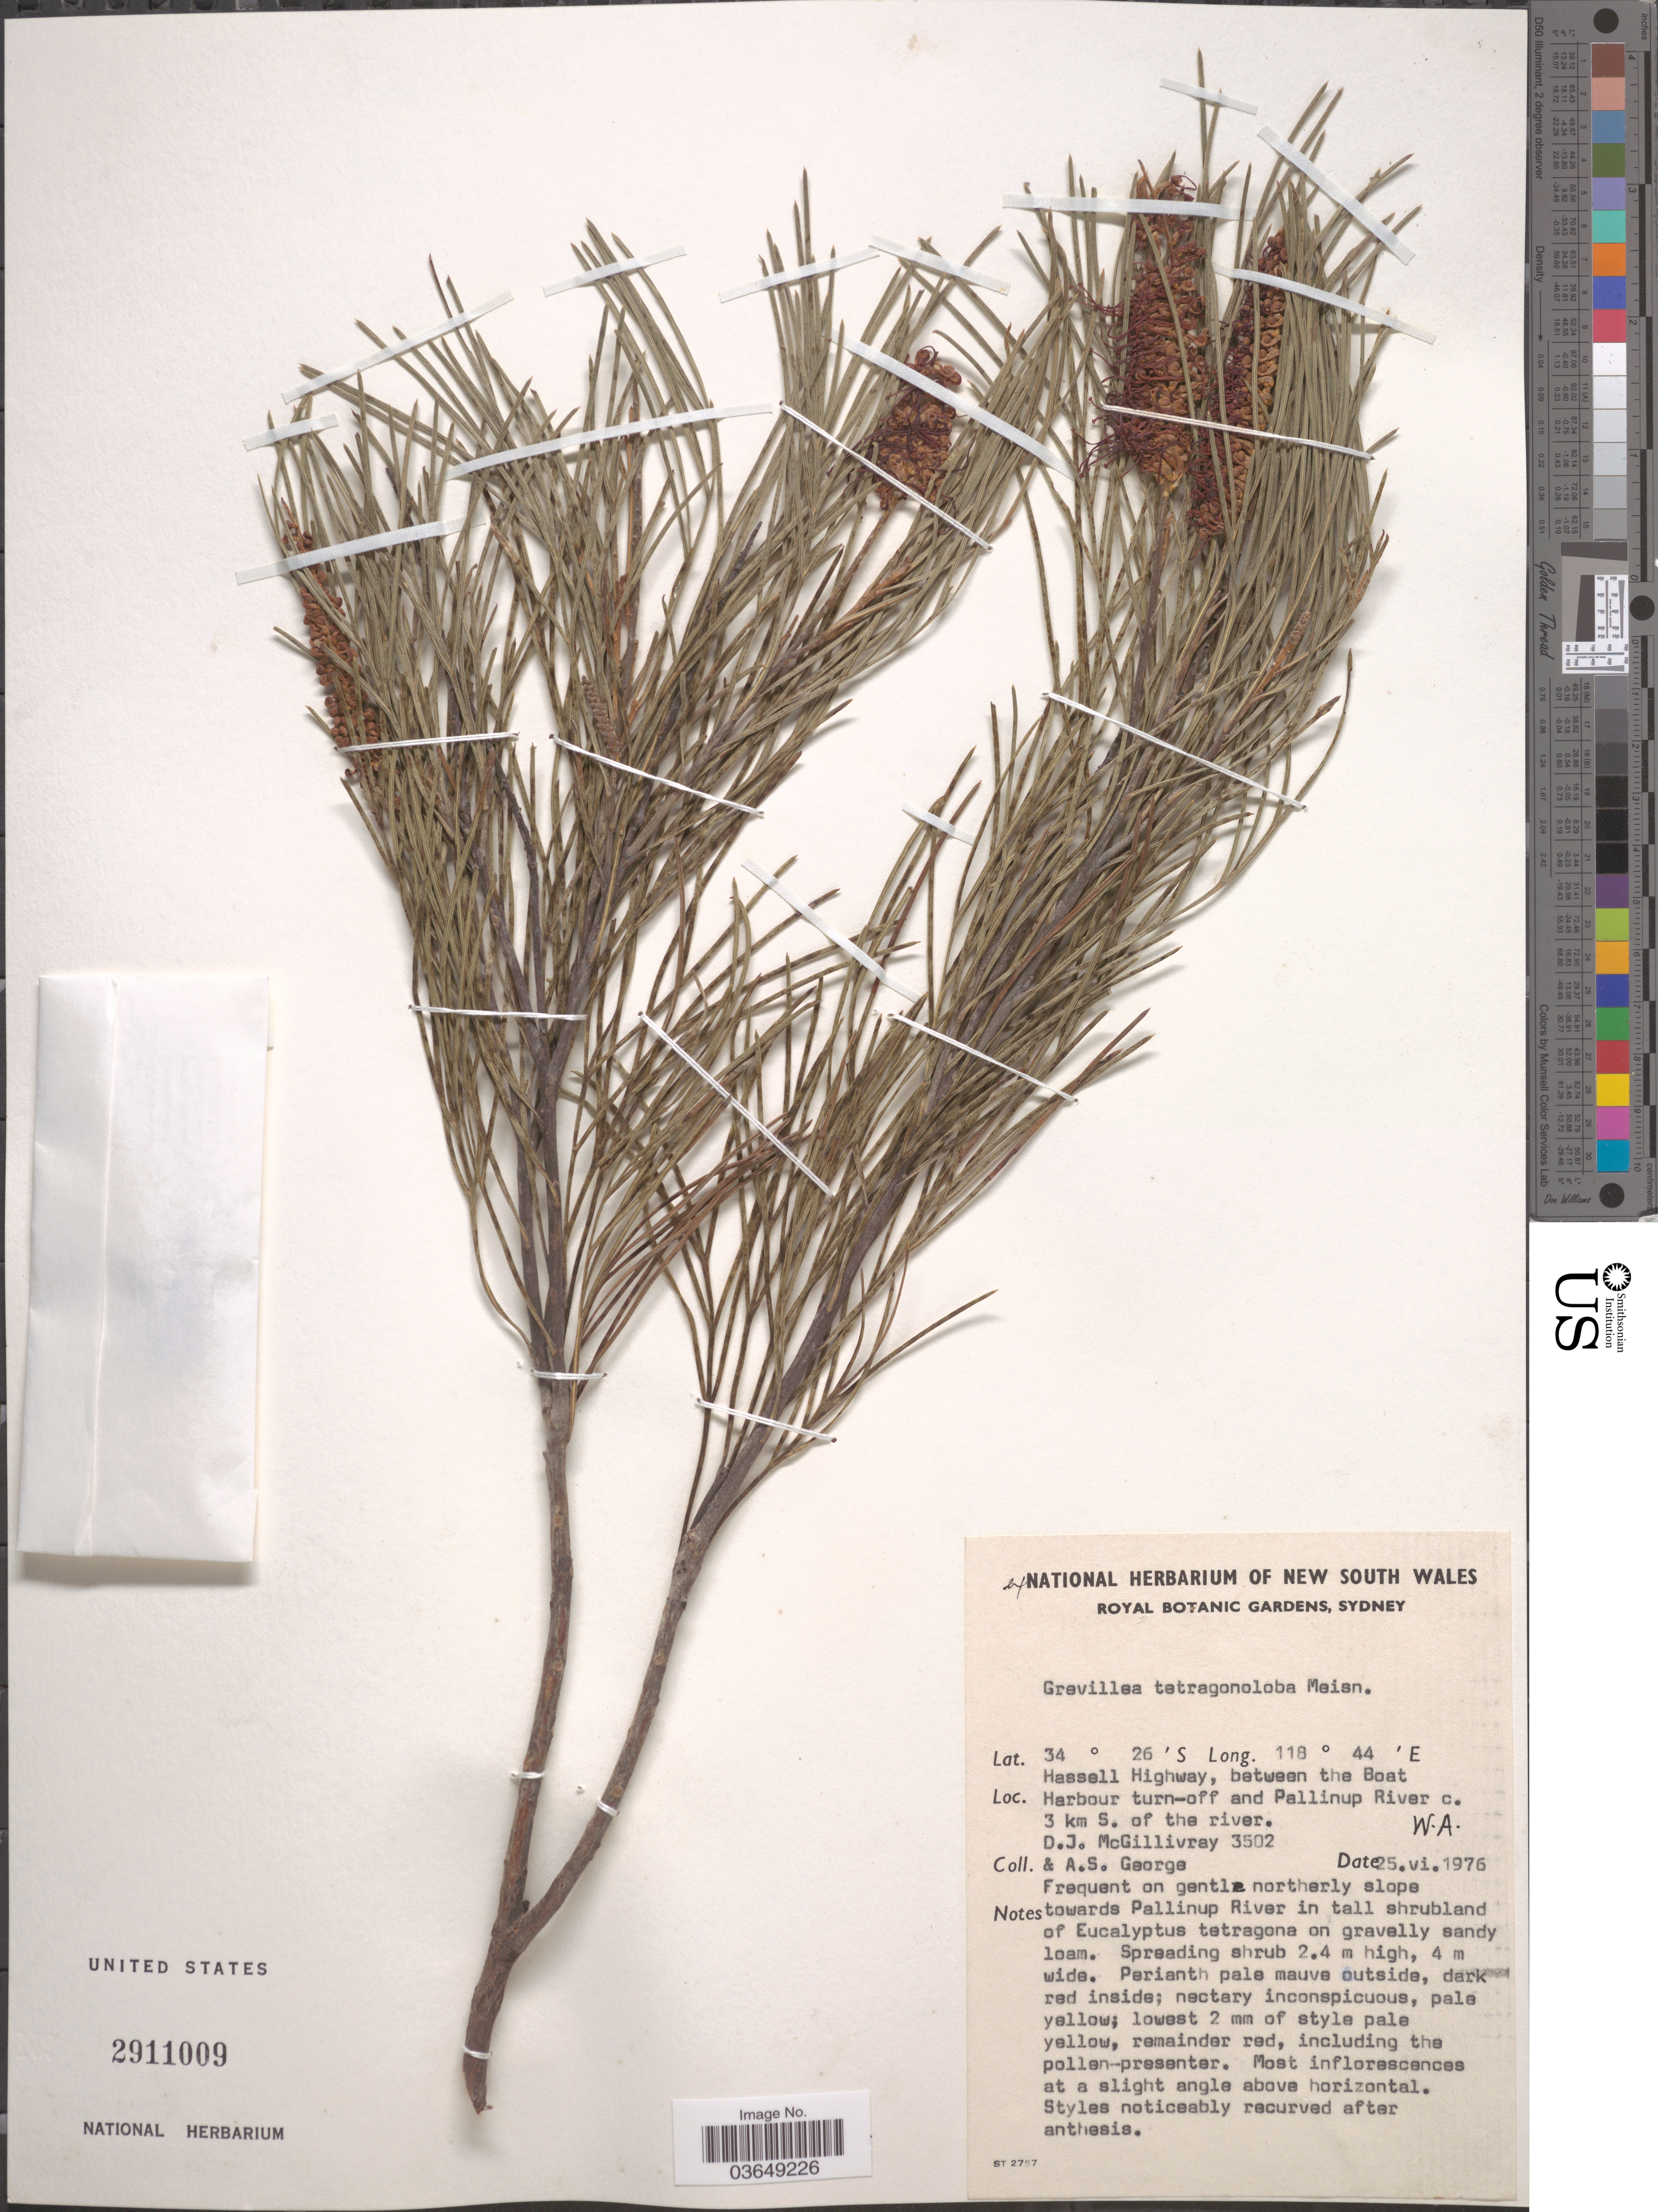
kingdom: Plantae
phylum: Tracheophyta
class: Magnoliopsida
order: Proteales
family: Proteaceae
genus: Grevillea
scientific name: Grevillea tetragonoloba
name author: Meisn.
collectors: D. J. McGillivray & A. S. George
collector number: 3502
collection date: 1976-06-25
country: Australia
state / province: Western Australia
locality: Hassell Highway, between the Boat Harbour turn-off and Pallinup River c. 3 km S. of the river.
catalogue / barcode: US 2911009